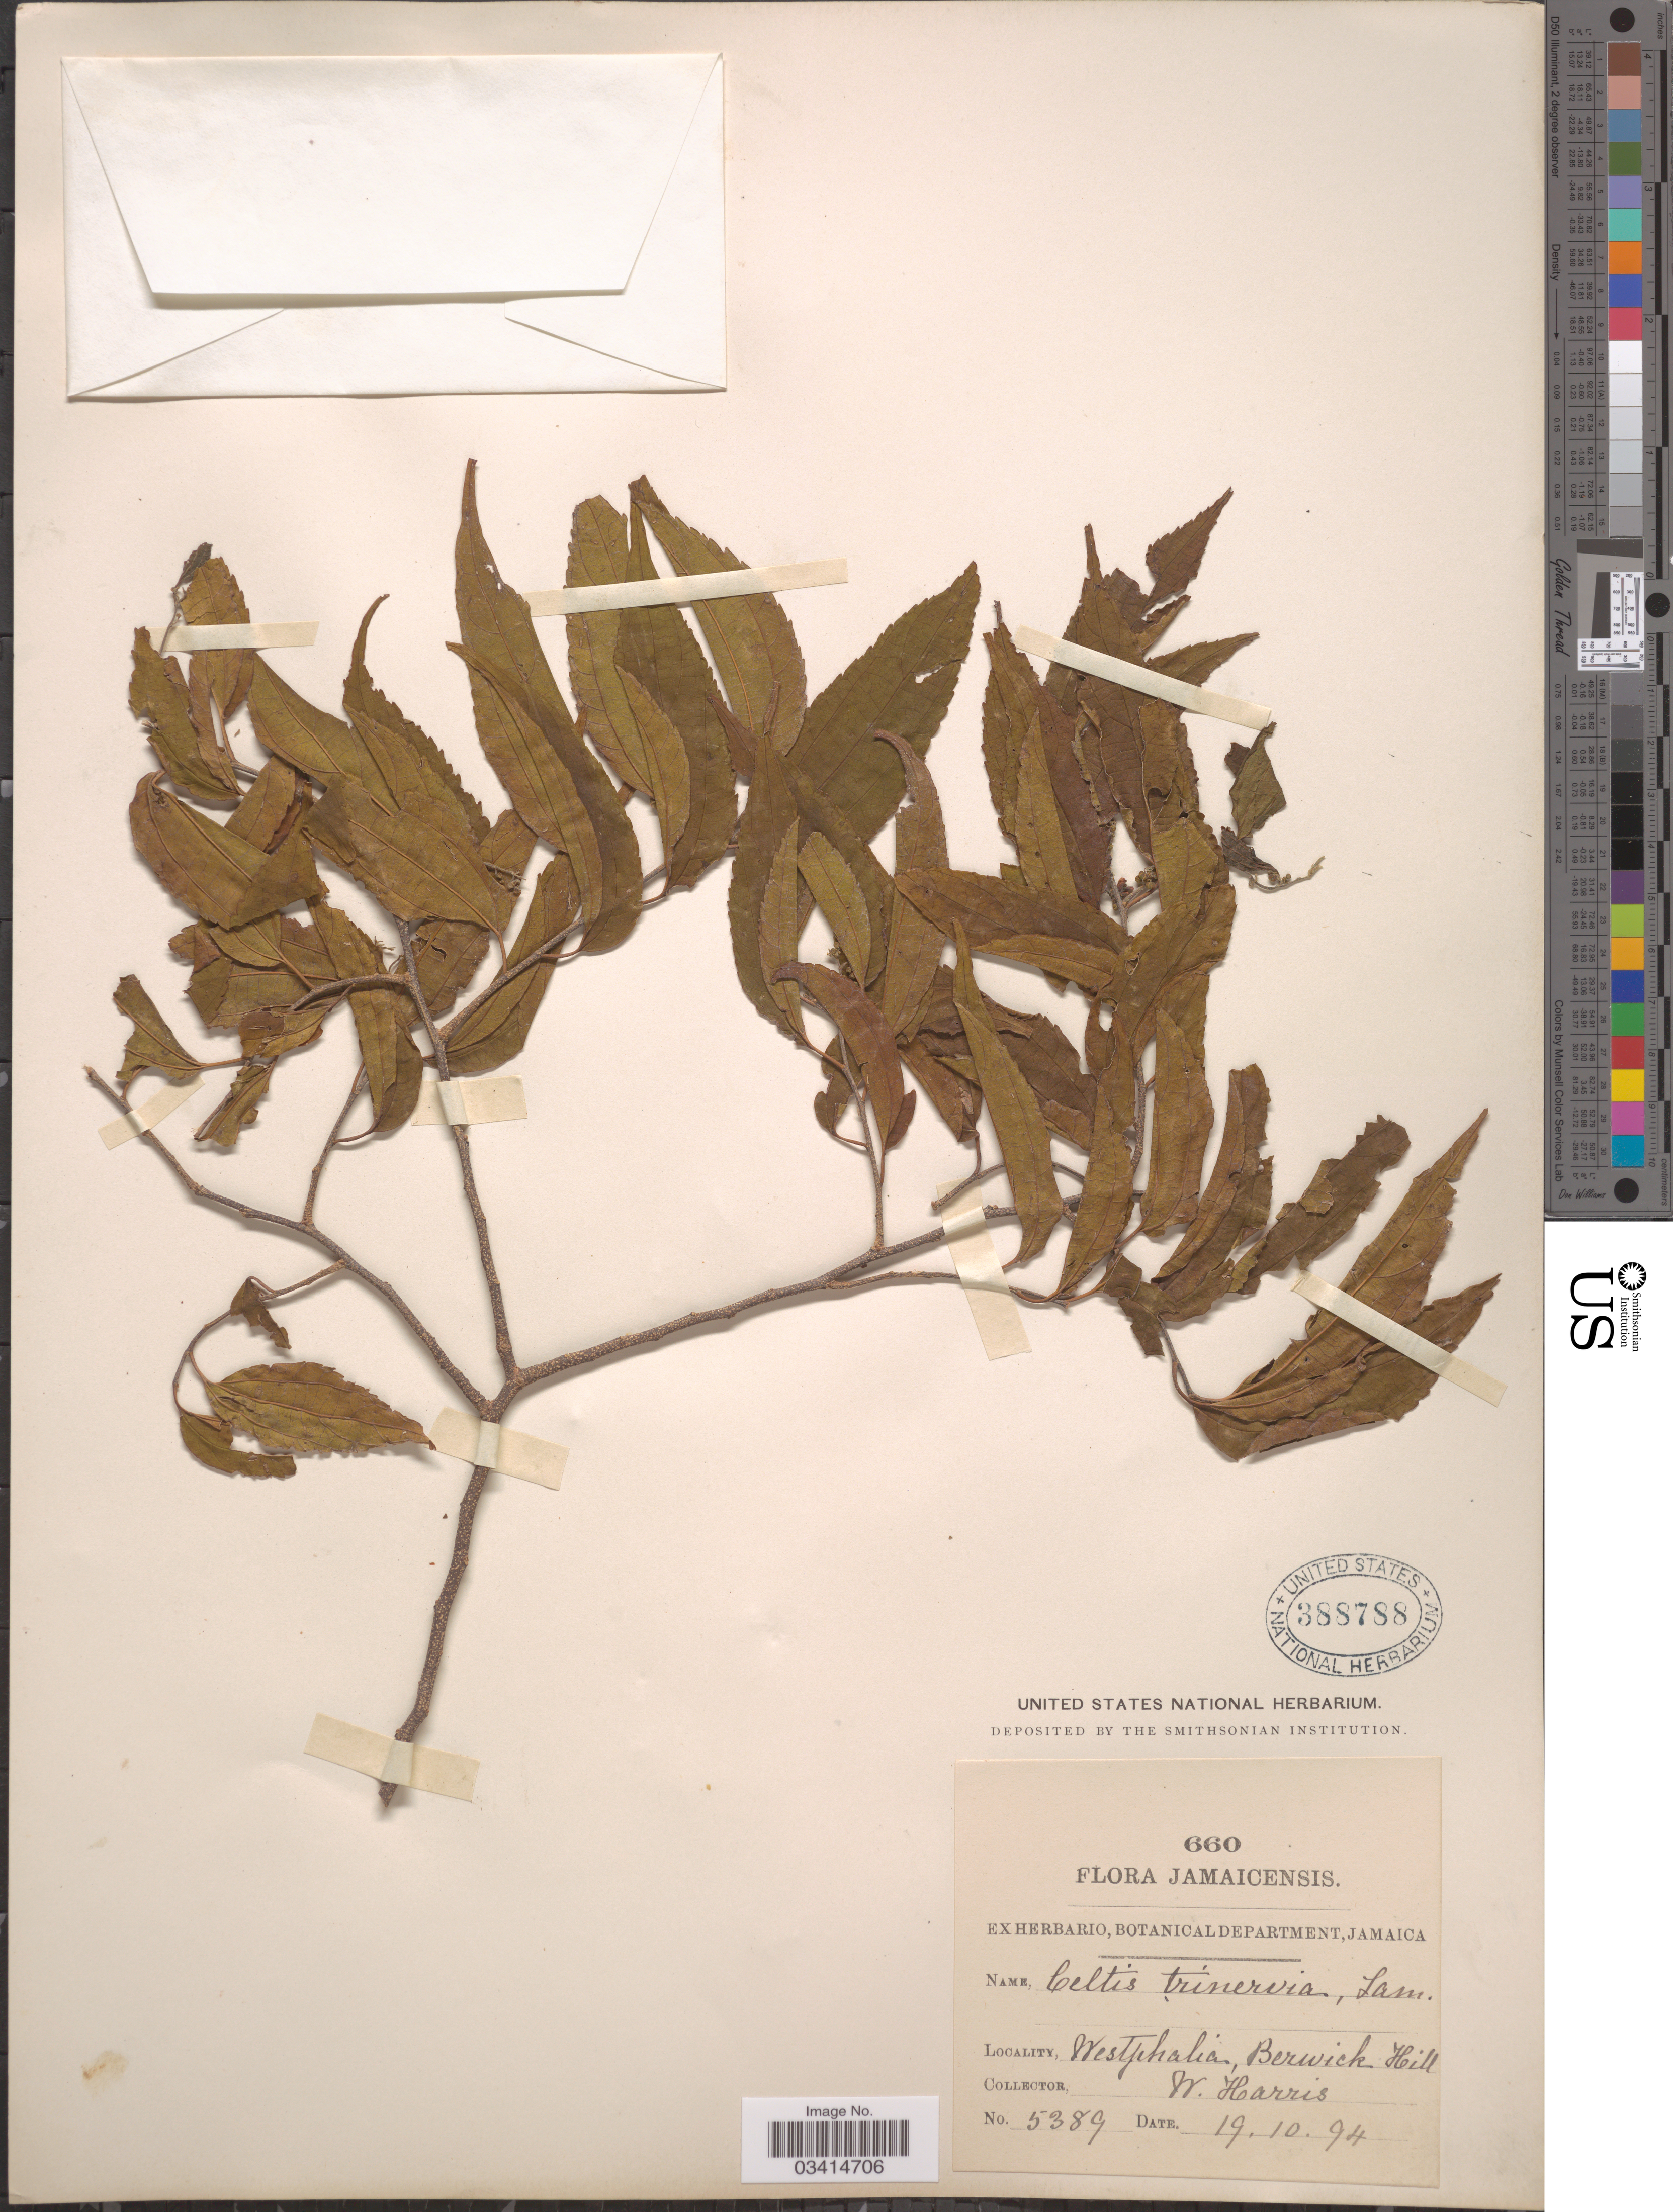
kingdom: Plantae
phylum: Tracheophyta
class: Magnoliopsida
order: Rosales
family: Cannabaceae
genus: Celtis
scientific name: Celtis trinervia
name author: Lam.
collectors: W. Harris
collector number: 5389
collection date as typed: Transcribed d/m/y: 19/10/94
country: Jamaica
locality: Westphalia, Berwick Hill.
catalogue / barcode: US 388788